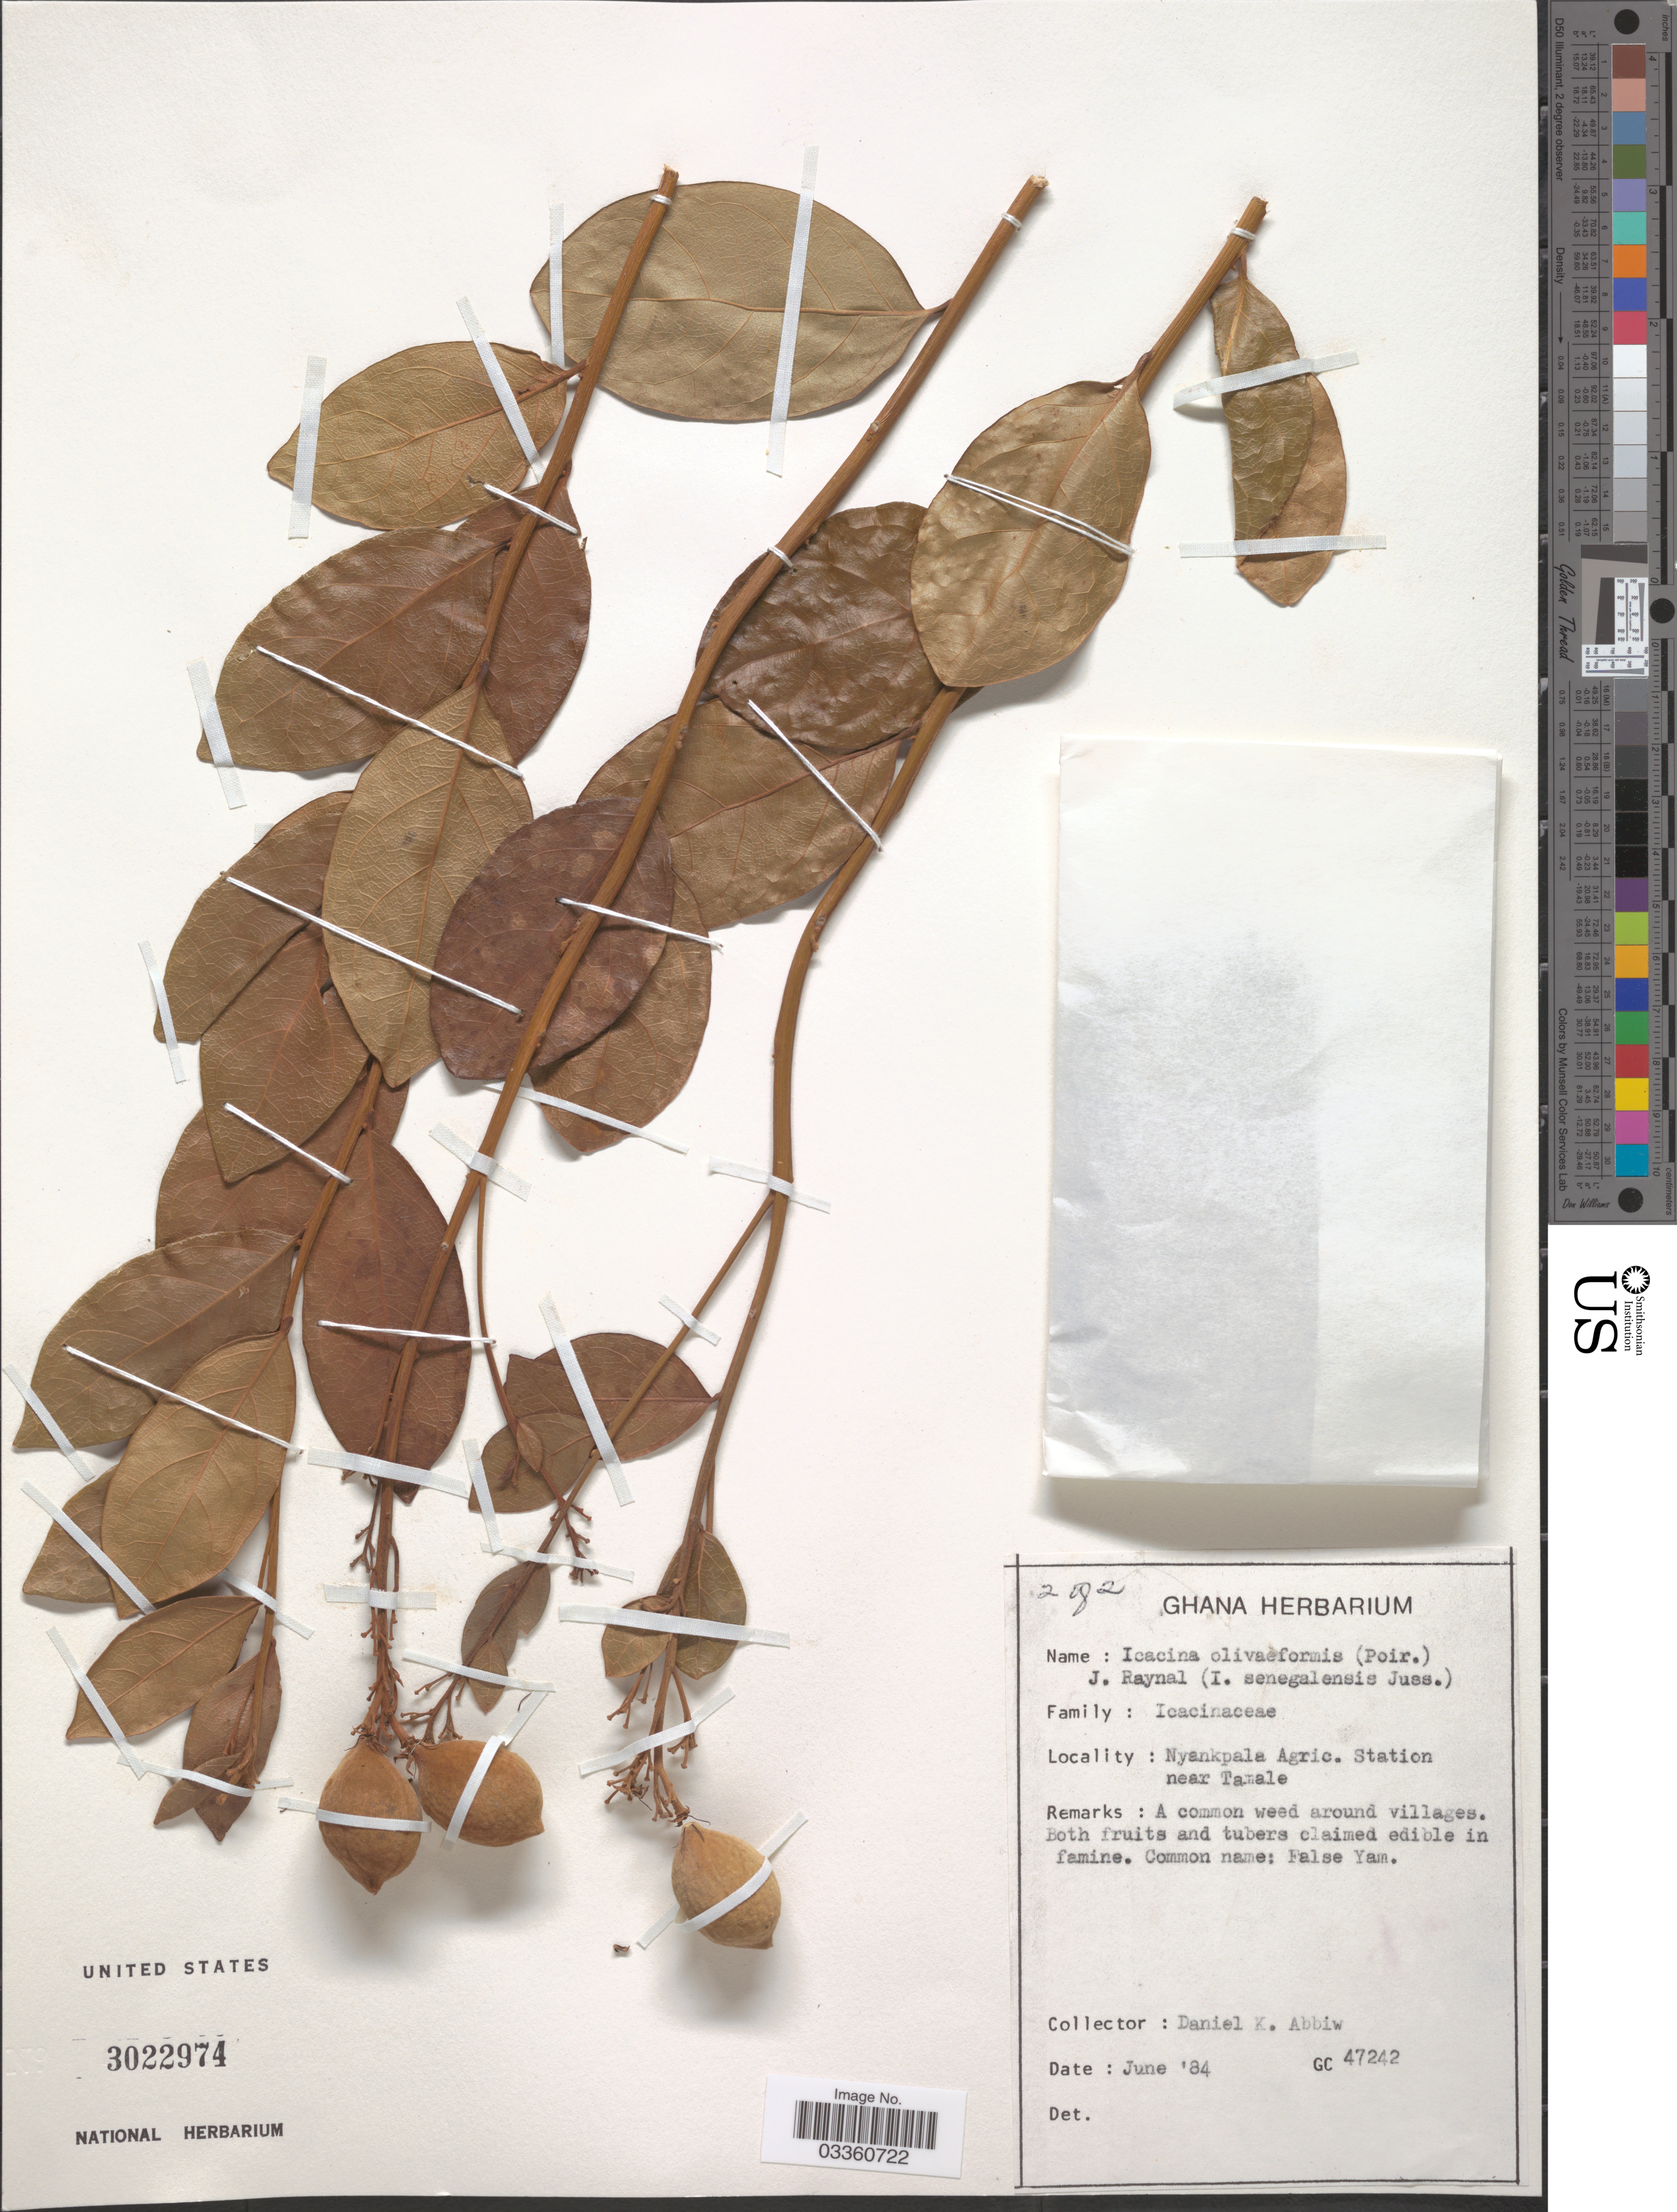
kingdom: Plantae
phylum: Tracheophyta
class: Magnoliopsida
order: Icacinales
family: Icacinaceae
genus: Icacina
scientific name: Icacina oliviformis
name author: (Poir.) Raynal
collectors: D. K. Abbiw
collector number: GC47242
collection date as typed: Transcribed d/m/y: /6/84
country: Ghana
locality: Nyankpala Agric. Station near Tamale.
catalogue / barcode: US 3022974